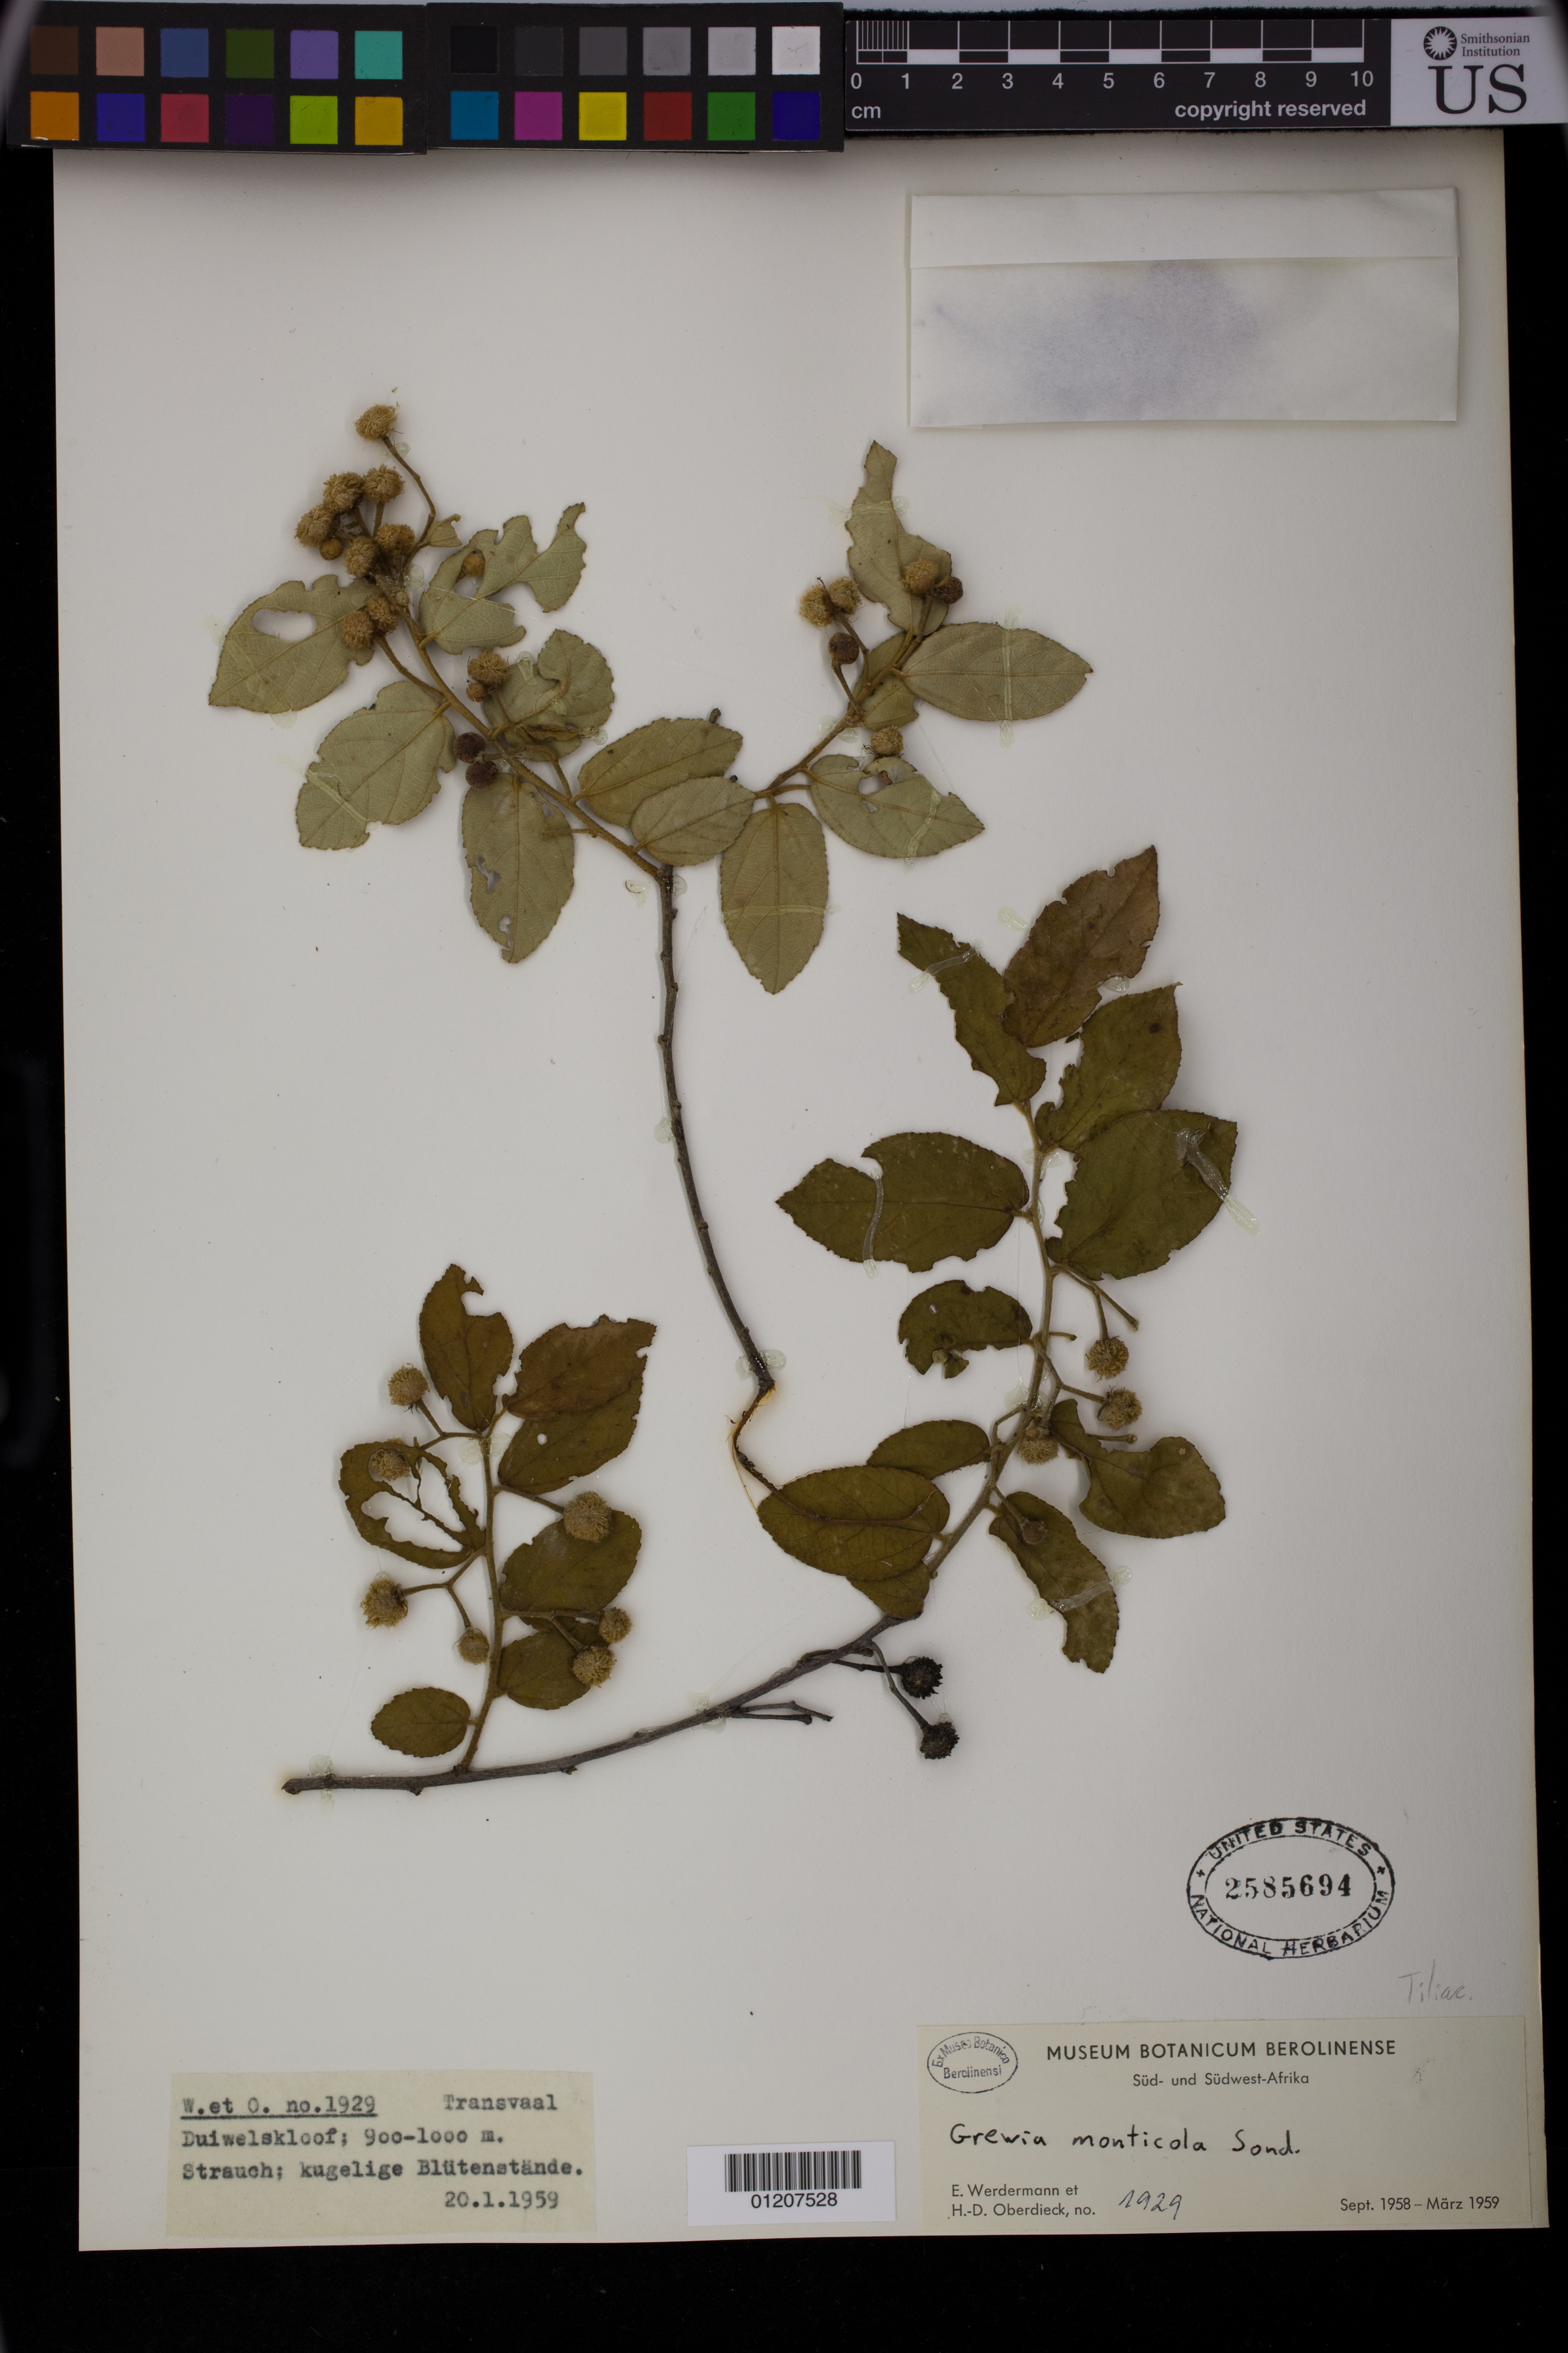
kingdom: Plantae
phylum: Tracheophyta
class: Magnoliopsida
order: Malvales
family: Malvaceae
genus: Grewia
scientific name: Grewia monticola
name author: Sond.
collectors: E. Werdermann & H. Oberdieck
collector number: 1929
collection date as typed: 20 Jan 1959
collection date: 1959-01-20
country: South Africa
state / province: Limpopo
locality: Transvaal, Duiwelskloof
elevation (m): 900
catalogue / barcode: US 2585694